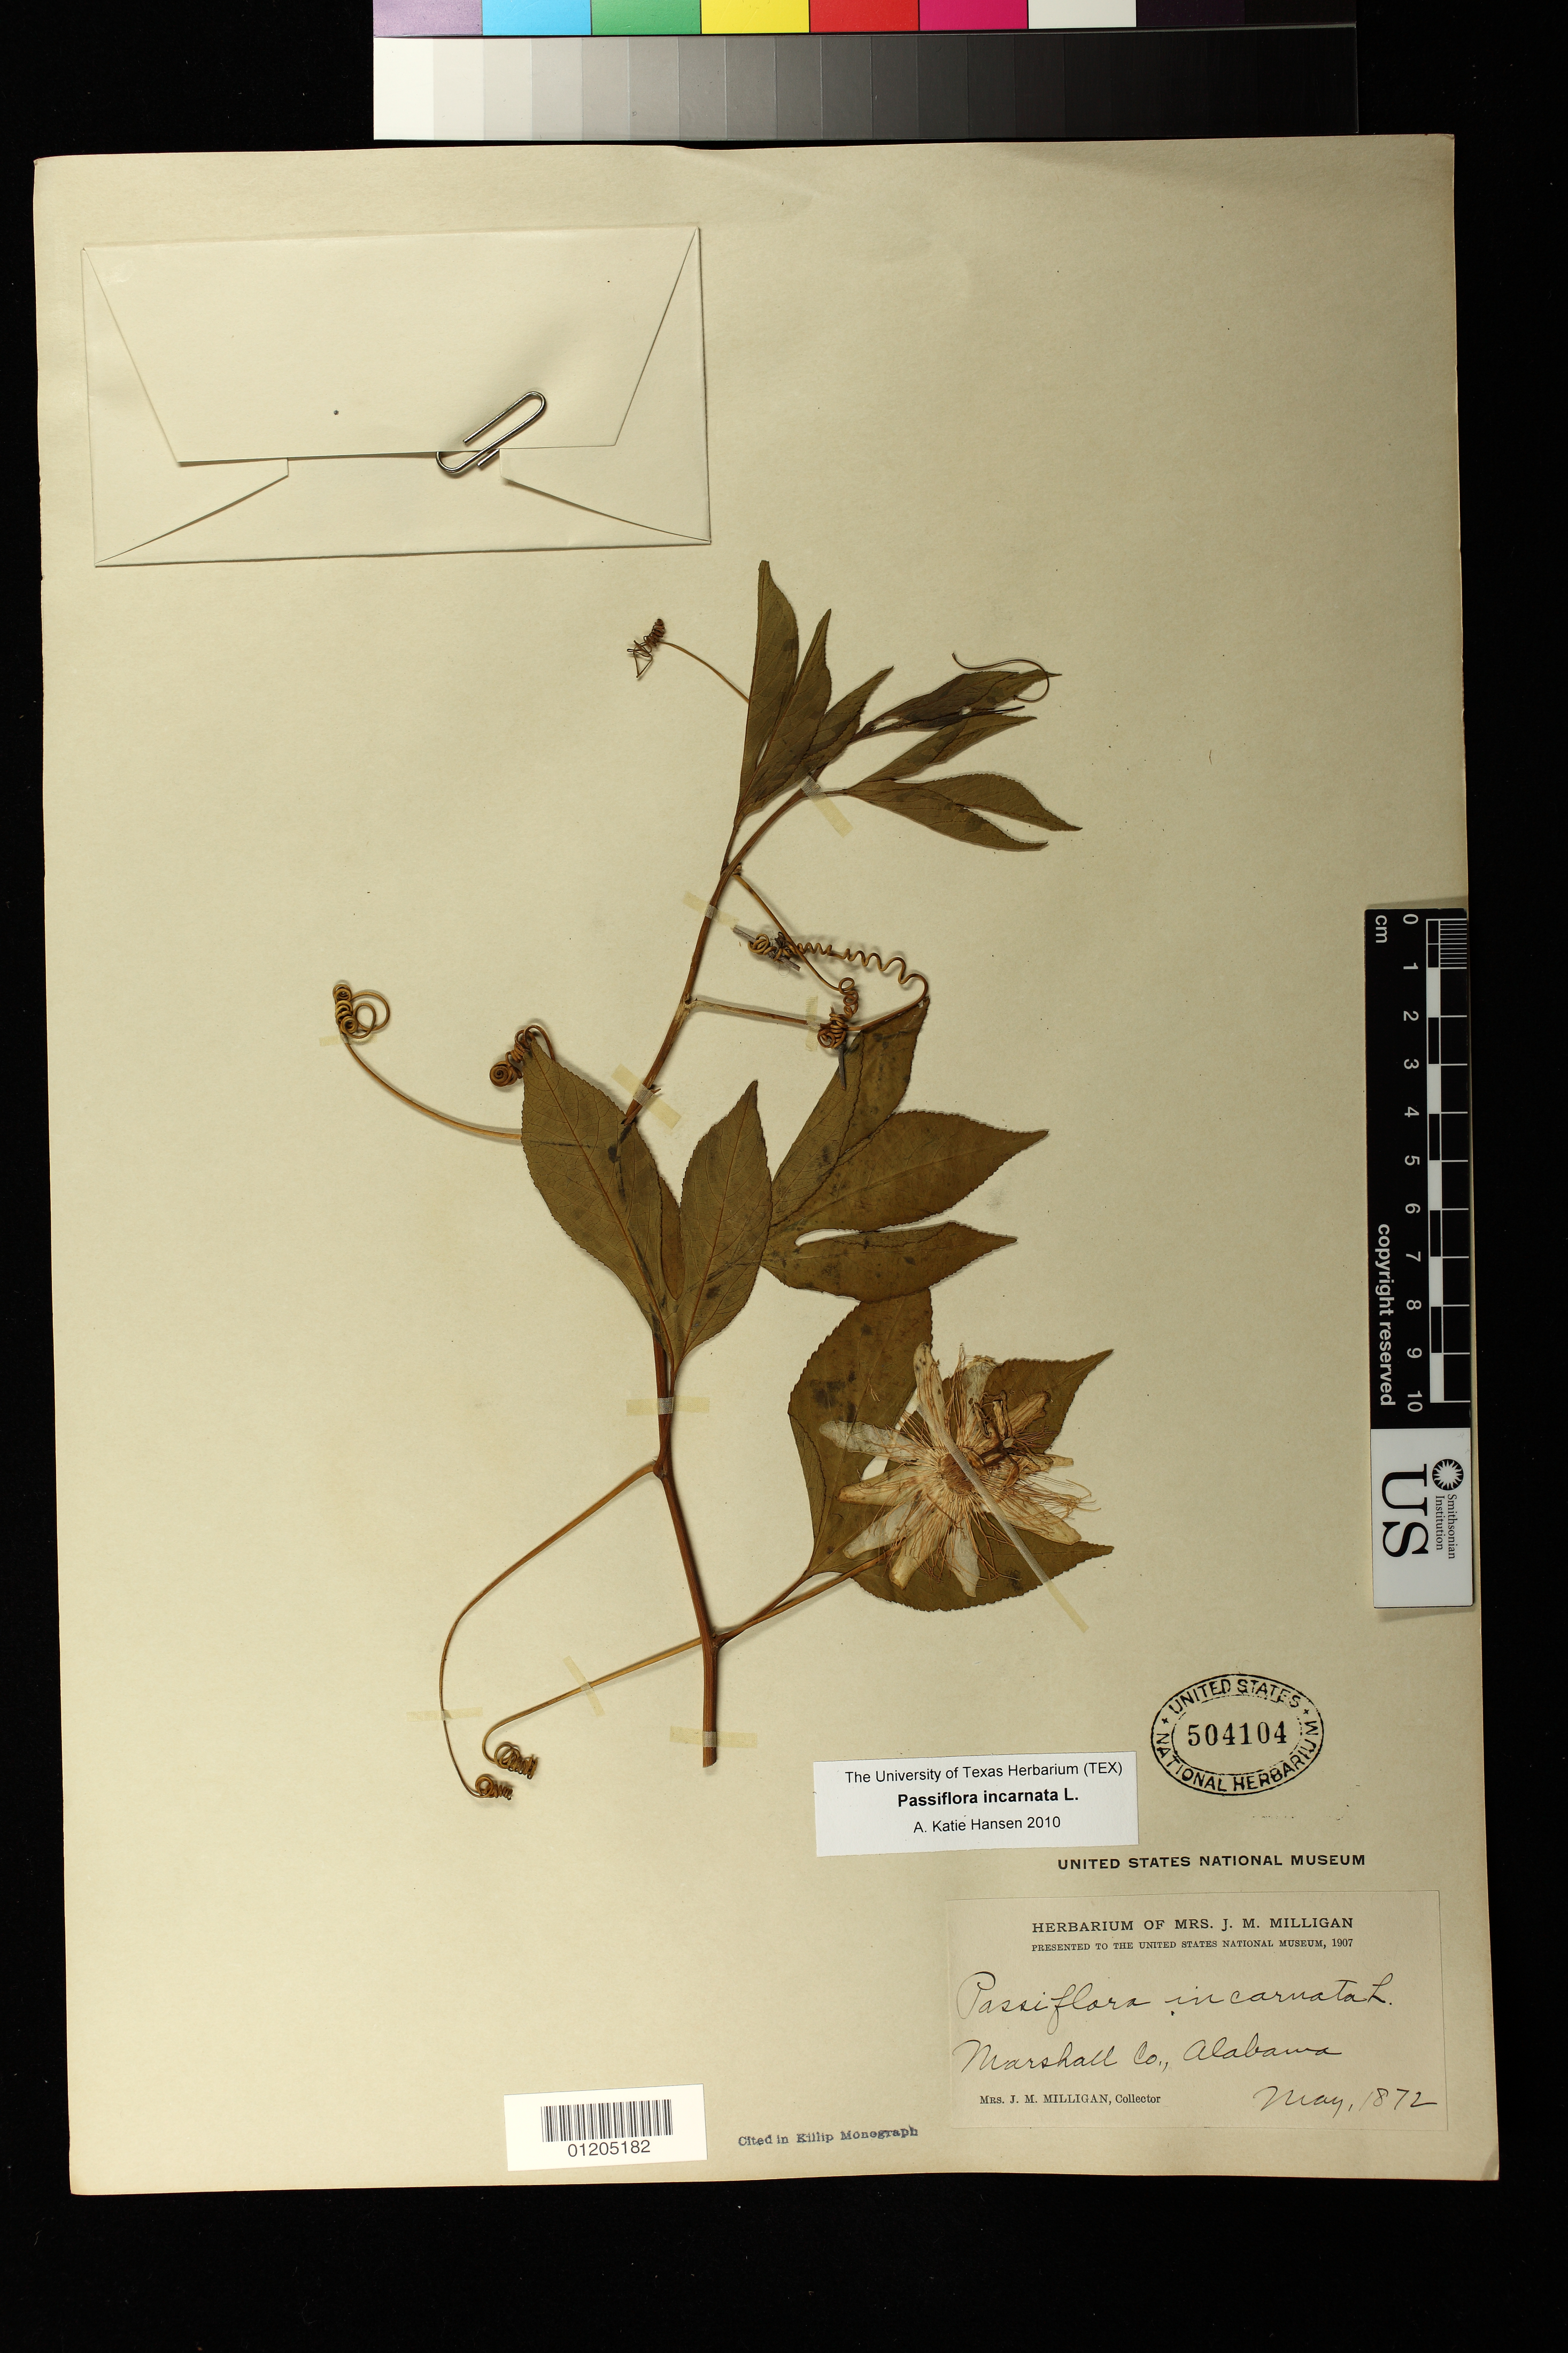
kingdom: Plantae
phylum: Tracheophyta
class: Magnoliopsida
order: Malpighiales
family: Passifloraceae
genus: Passiflora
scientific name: Passiflora incarnata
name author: L.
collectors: J. M. Milligan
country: United States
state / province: Alabama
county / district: Marshall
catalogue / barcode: US 504104